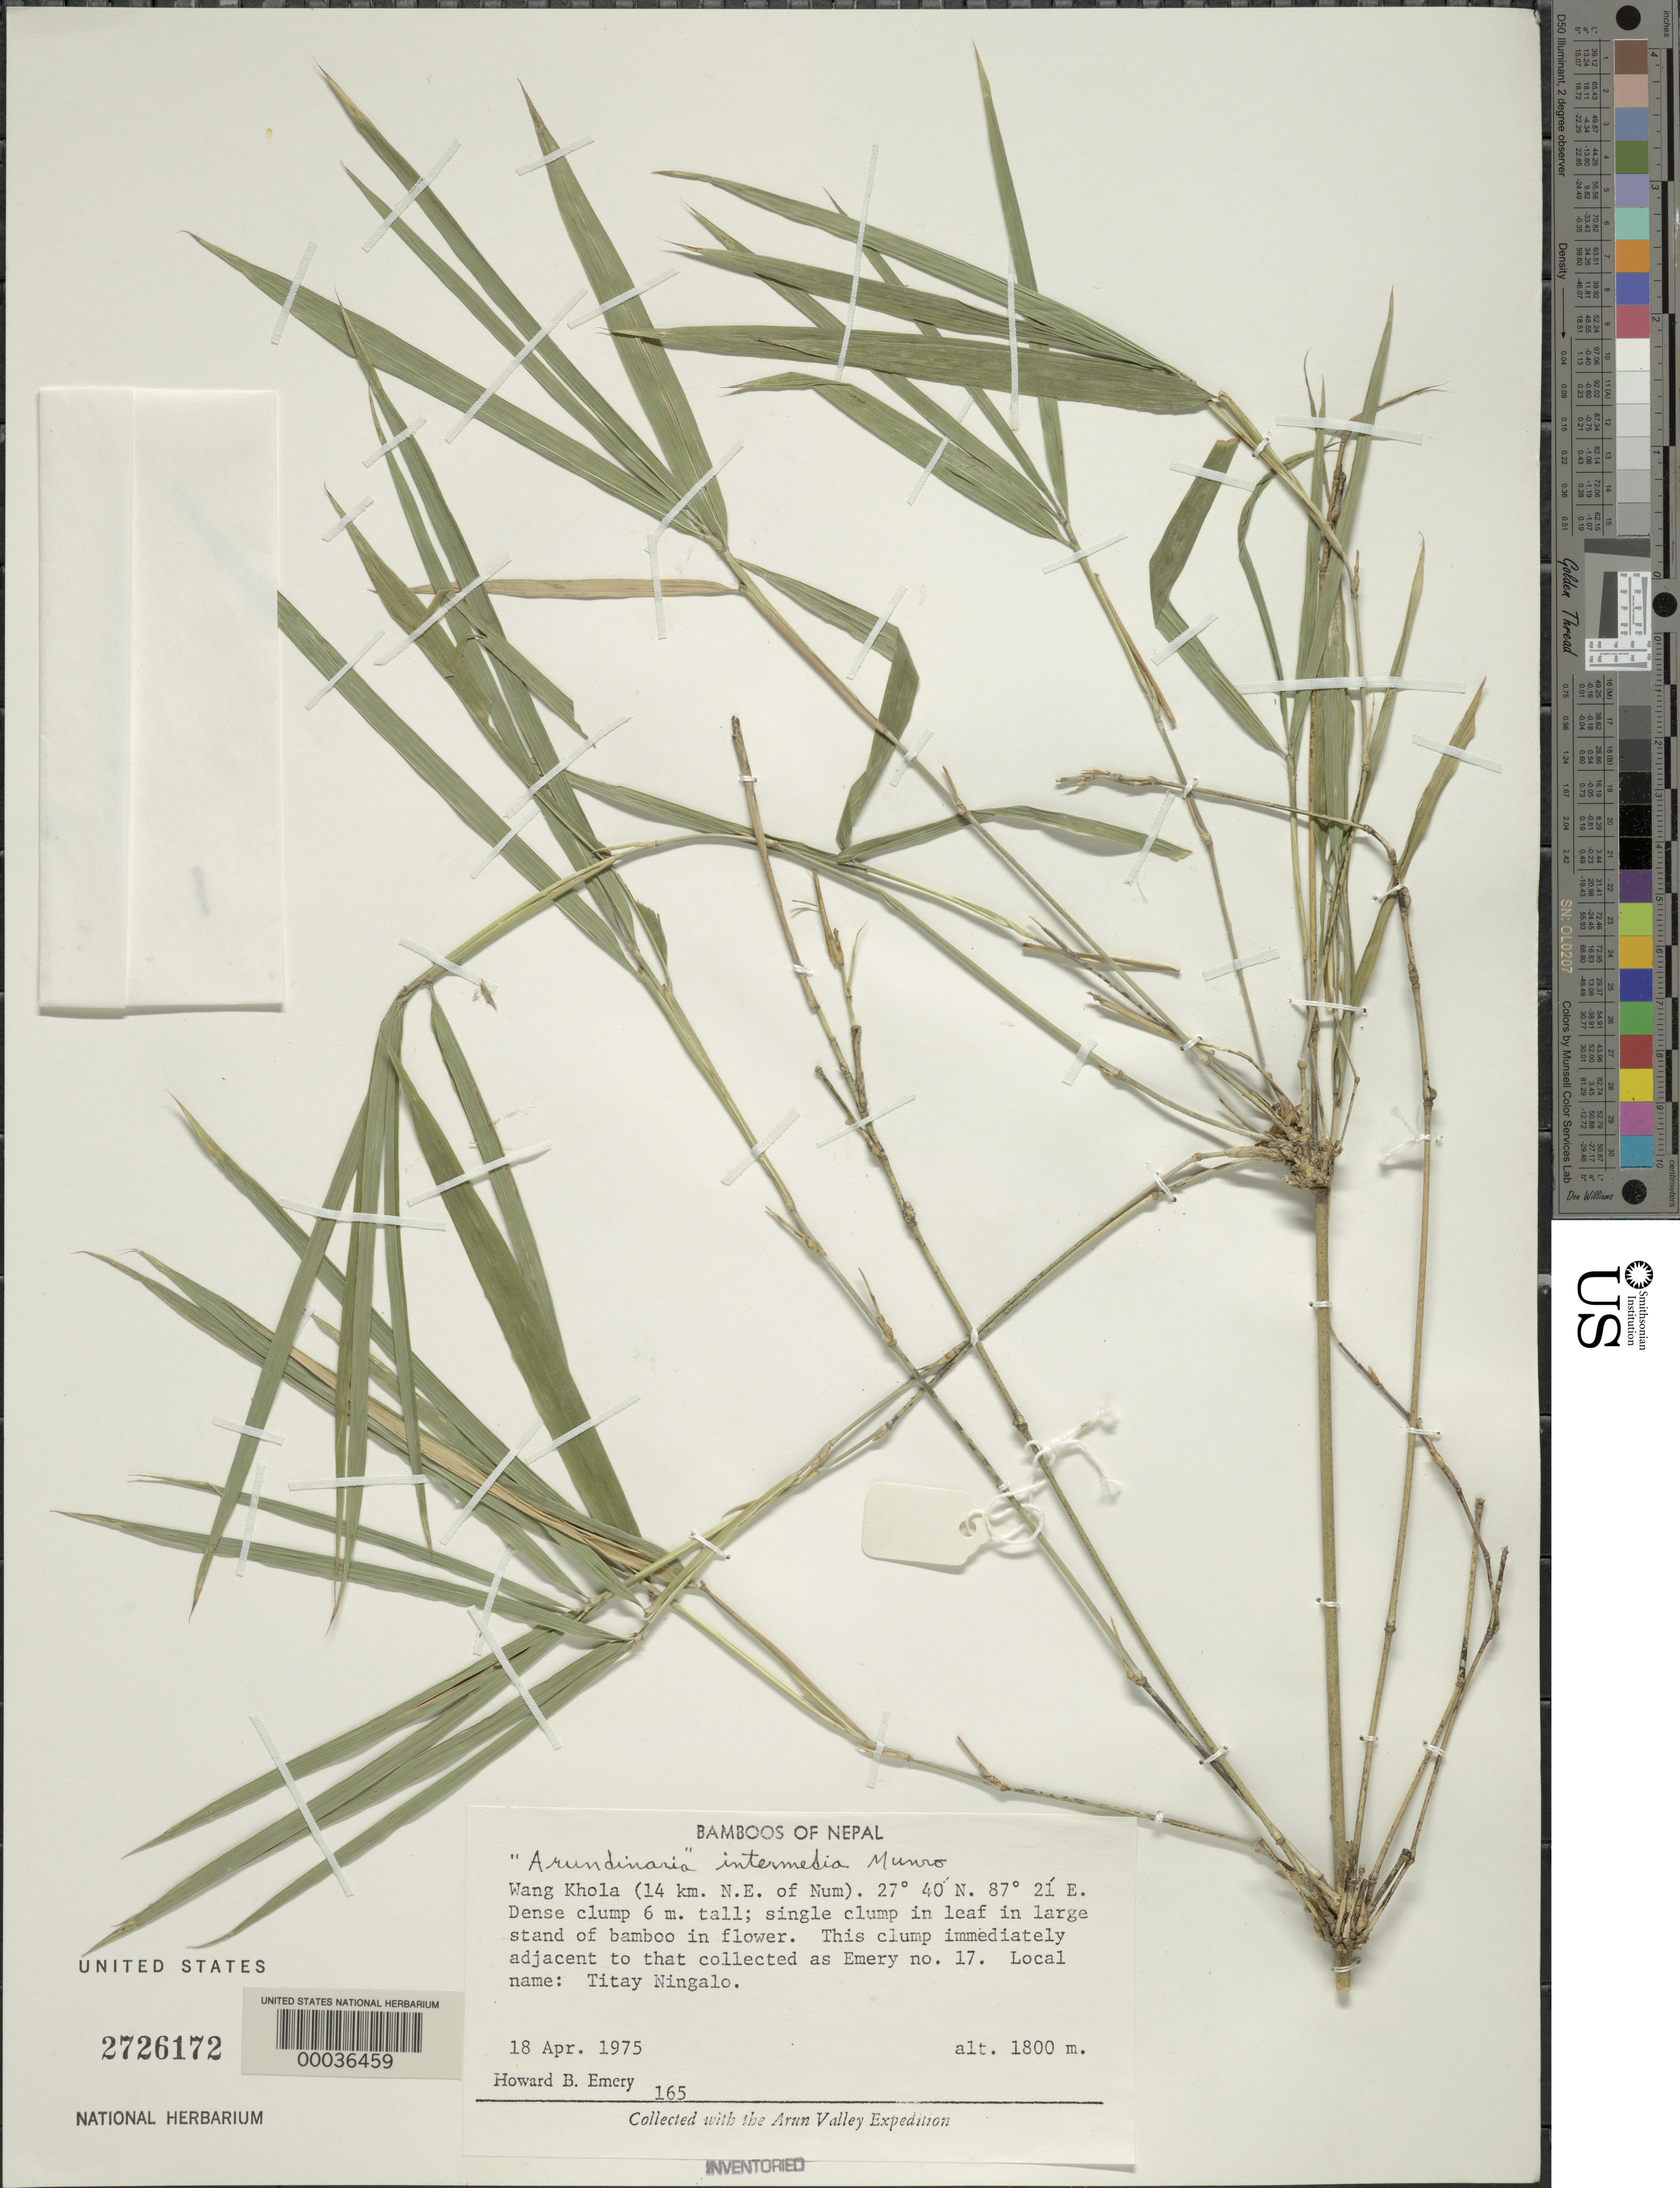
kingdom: Plantae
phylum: Tracheophyta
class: Liliopsida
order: Poales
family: Poaceae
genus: Drepanostachyum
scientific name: Drepanostachyum intermedium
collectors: H. B. Emery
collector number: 165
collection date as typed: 18 Apr 1975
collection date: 1975-04-18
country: Nepal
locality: Wang khola (14 km ne of num), lat 27 40'n: long 87 21'e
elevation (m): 1800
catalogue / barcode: US 2726172